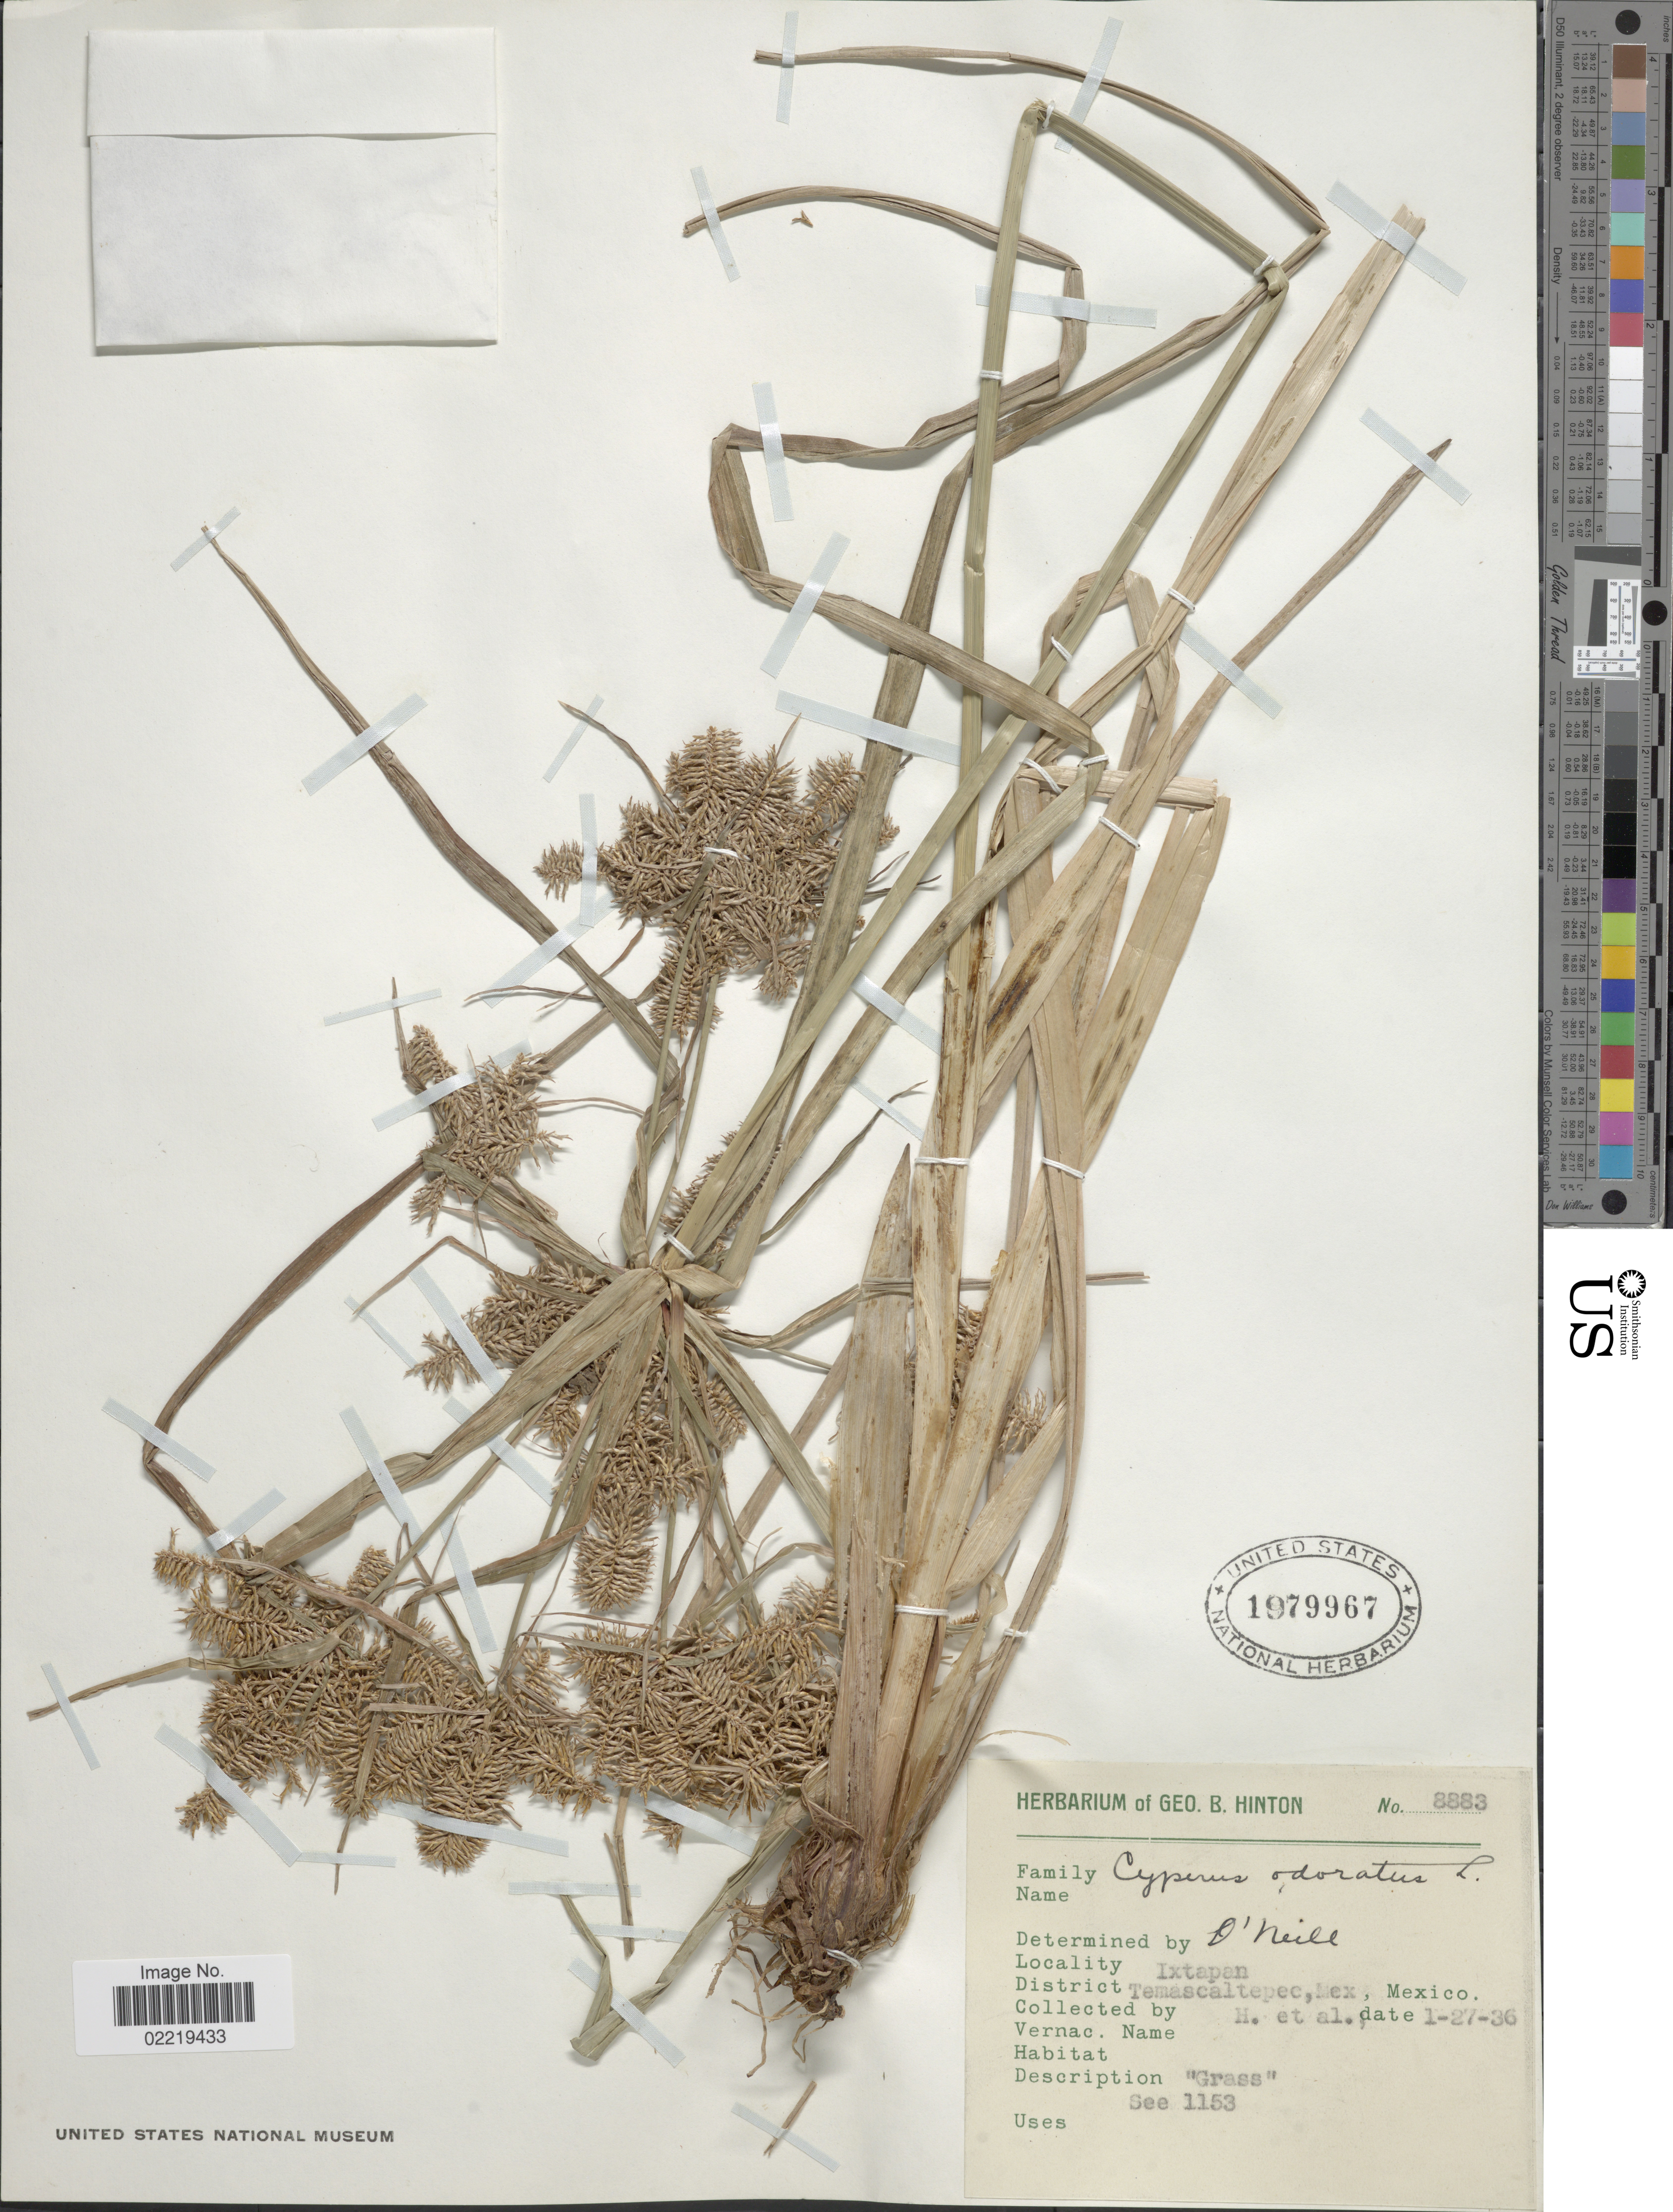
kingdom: Plantae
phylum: Tracheophyta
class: Liliopsida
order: Poales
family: Cyperaceae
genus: Cyperus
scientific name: Cyperus odoratus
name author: L.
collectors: G. B. Hinton & et al.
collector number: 8883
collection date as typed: Transcribed d/m/y: 27/1/36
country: Mexico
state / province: México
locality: Ixtapan, District Temascaltepec, Mex.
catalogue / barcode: US 1979967